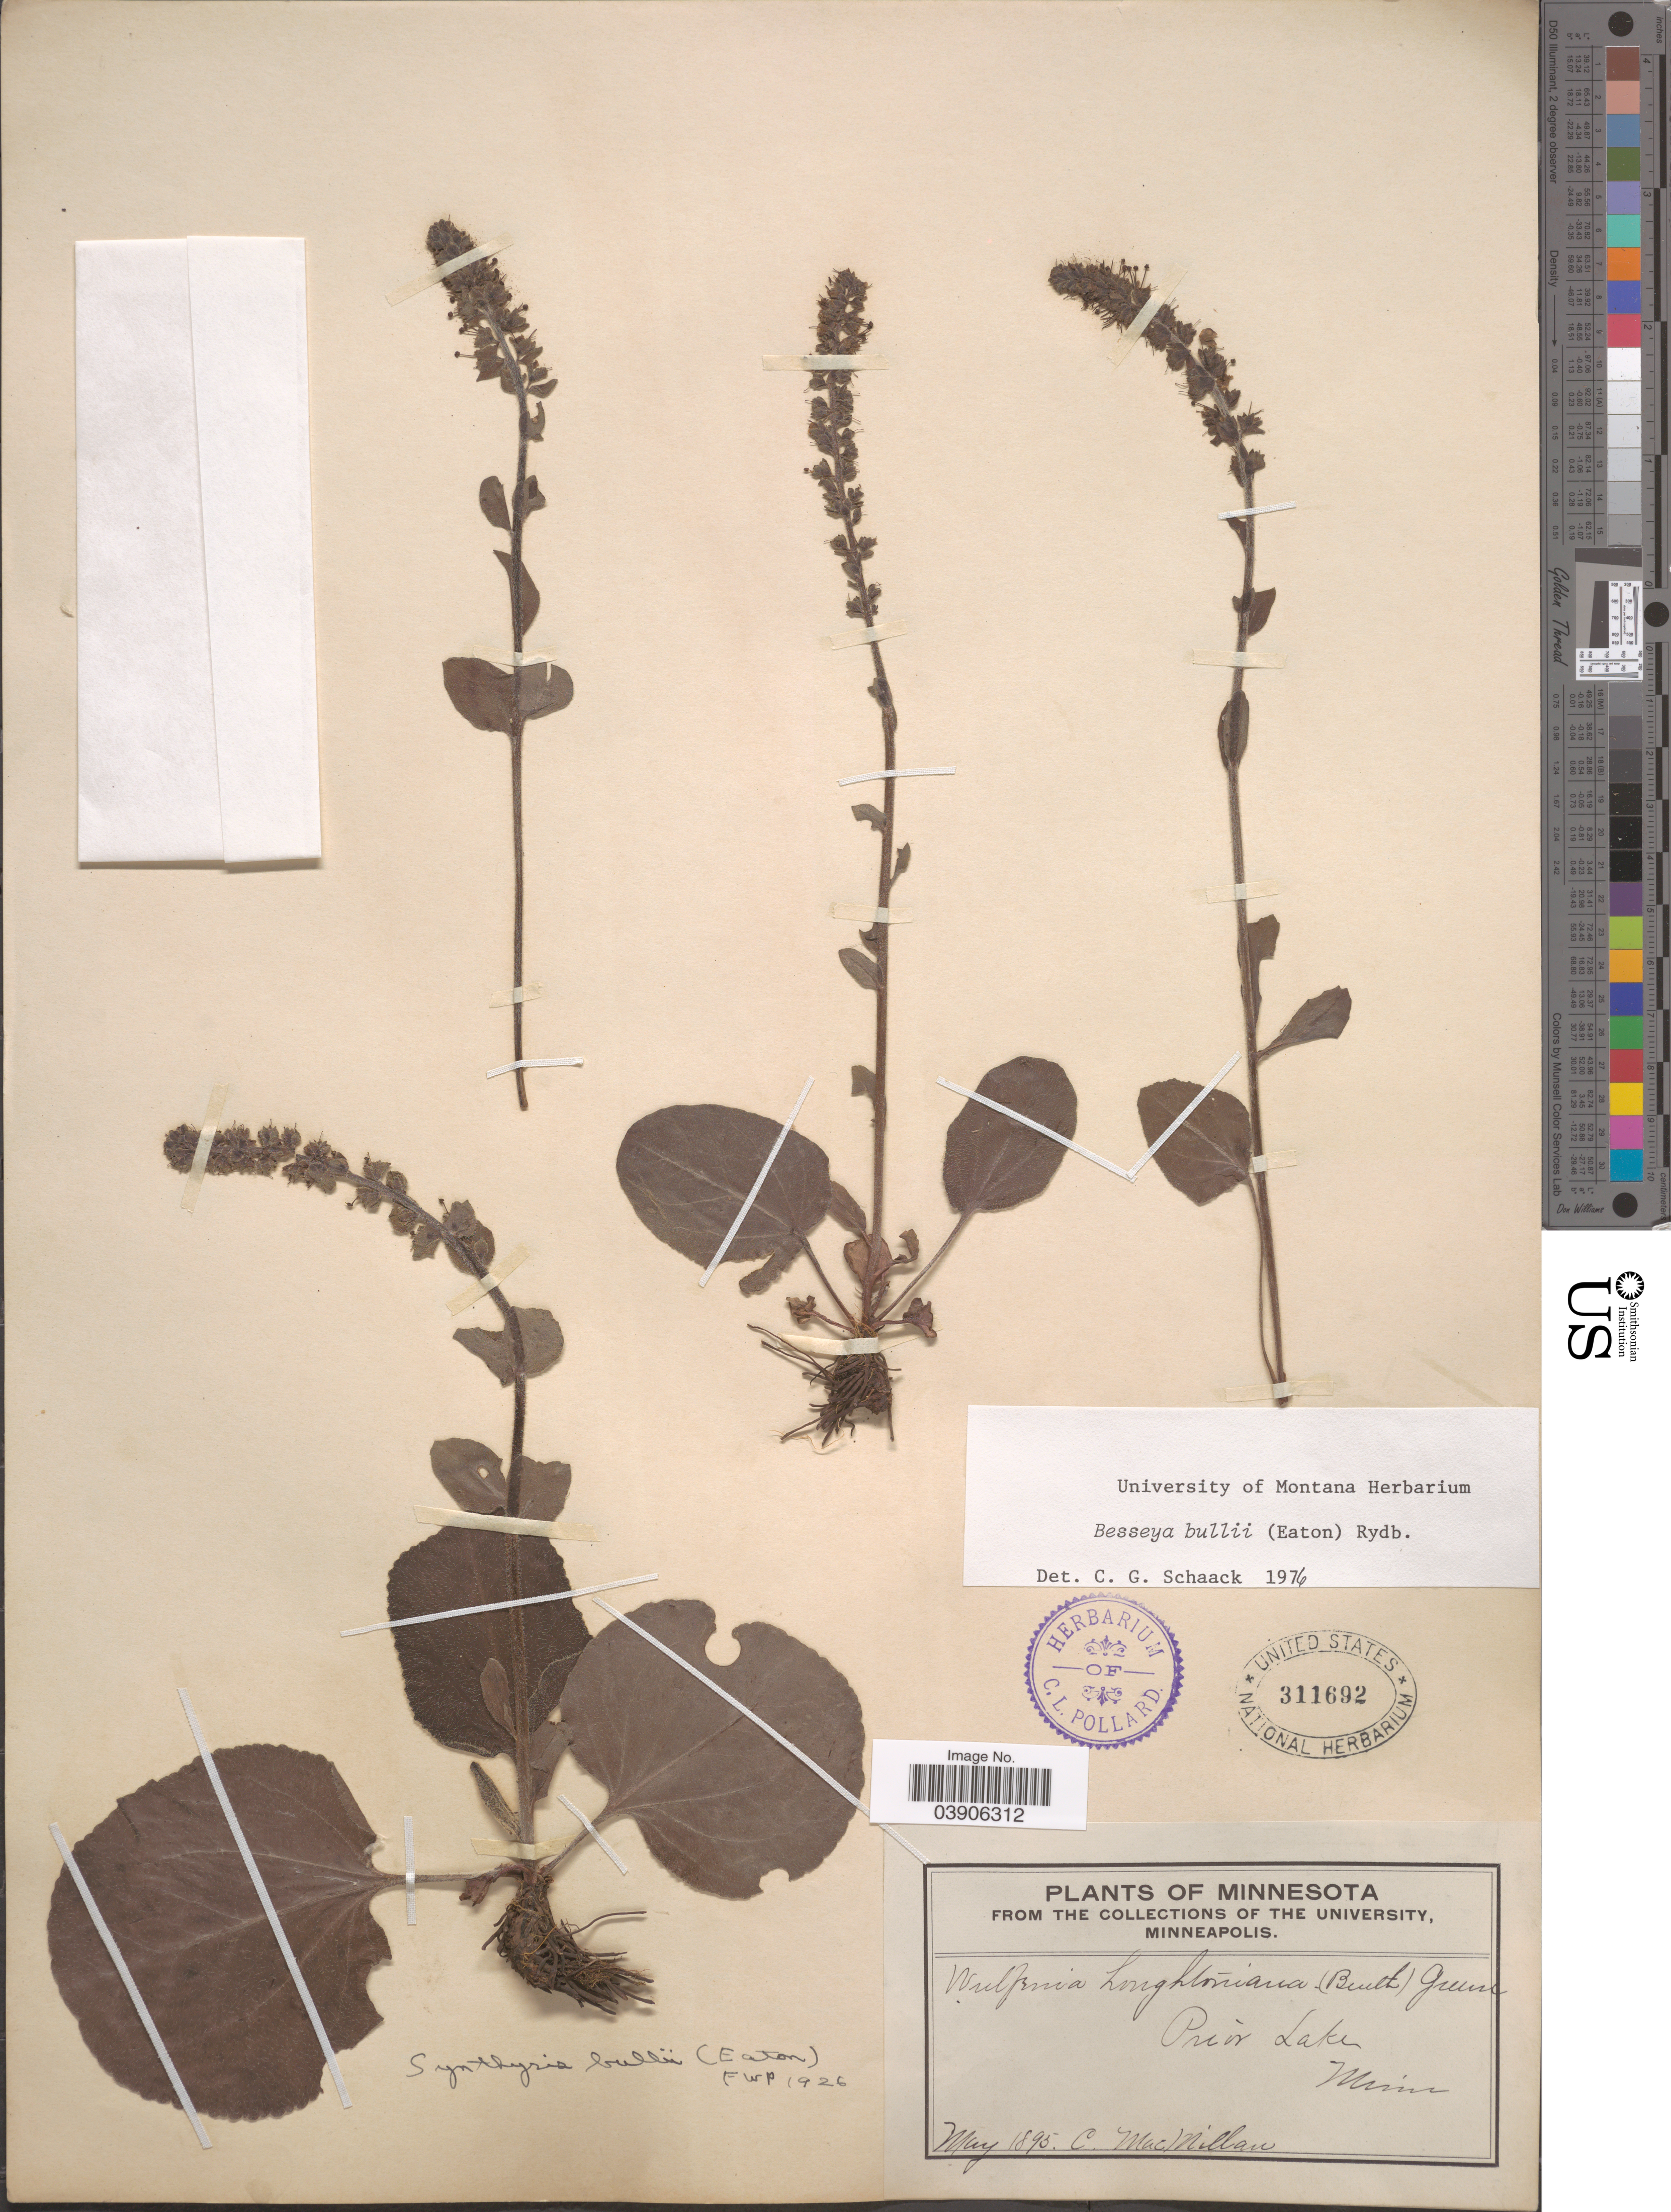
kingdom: Plantae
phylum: Tracheophyta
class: Magnoliopsida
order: Lamiales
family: Plantaginaceae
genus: Synthyris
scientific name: Synthyris bullii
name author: (Eaton) A. Heller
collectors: C. MacMillan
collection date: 1895-05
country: United States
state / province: Minnesota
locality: Prior Lake.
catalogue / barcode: US 311692